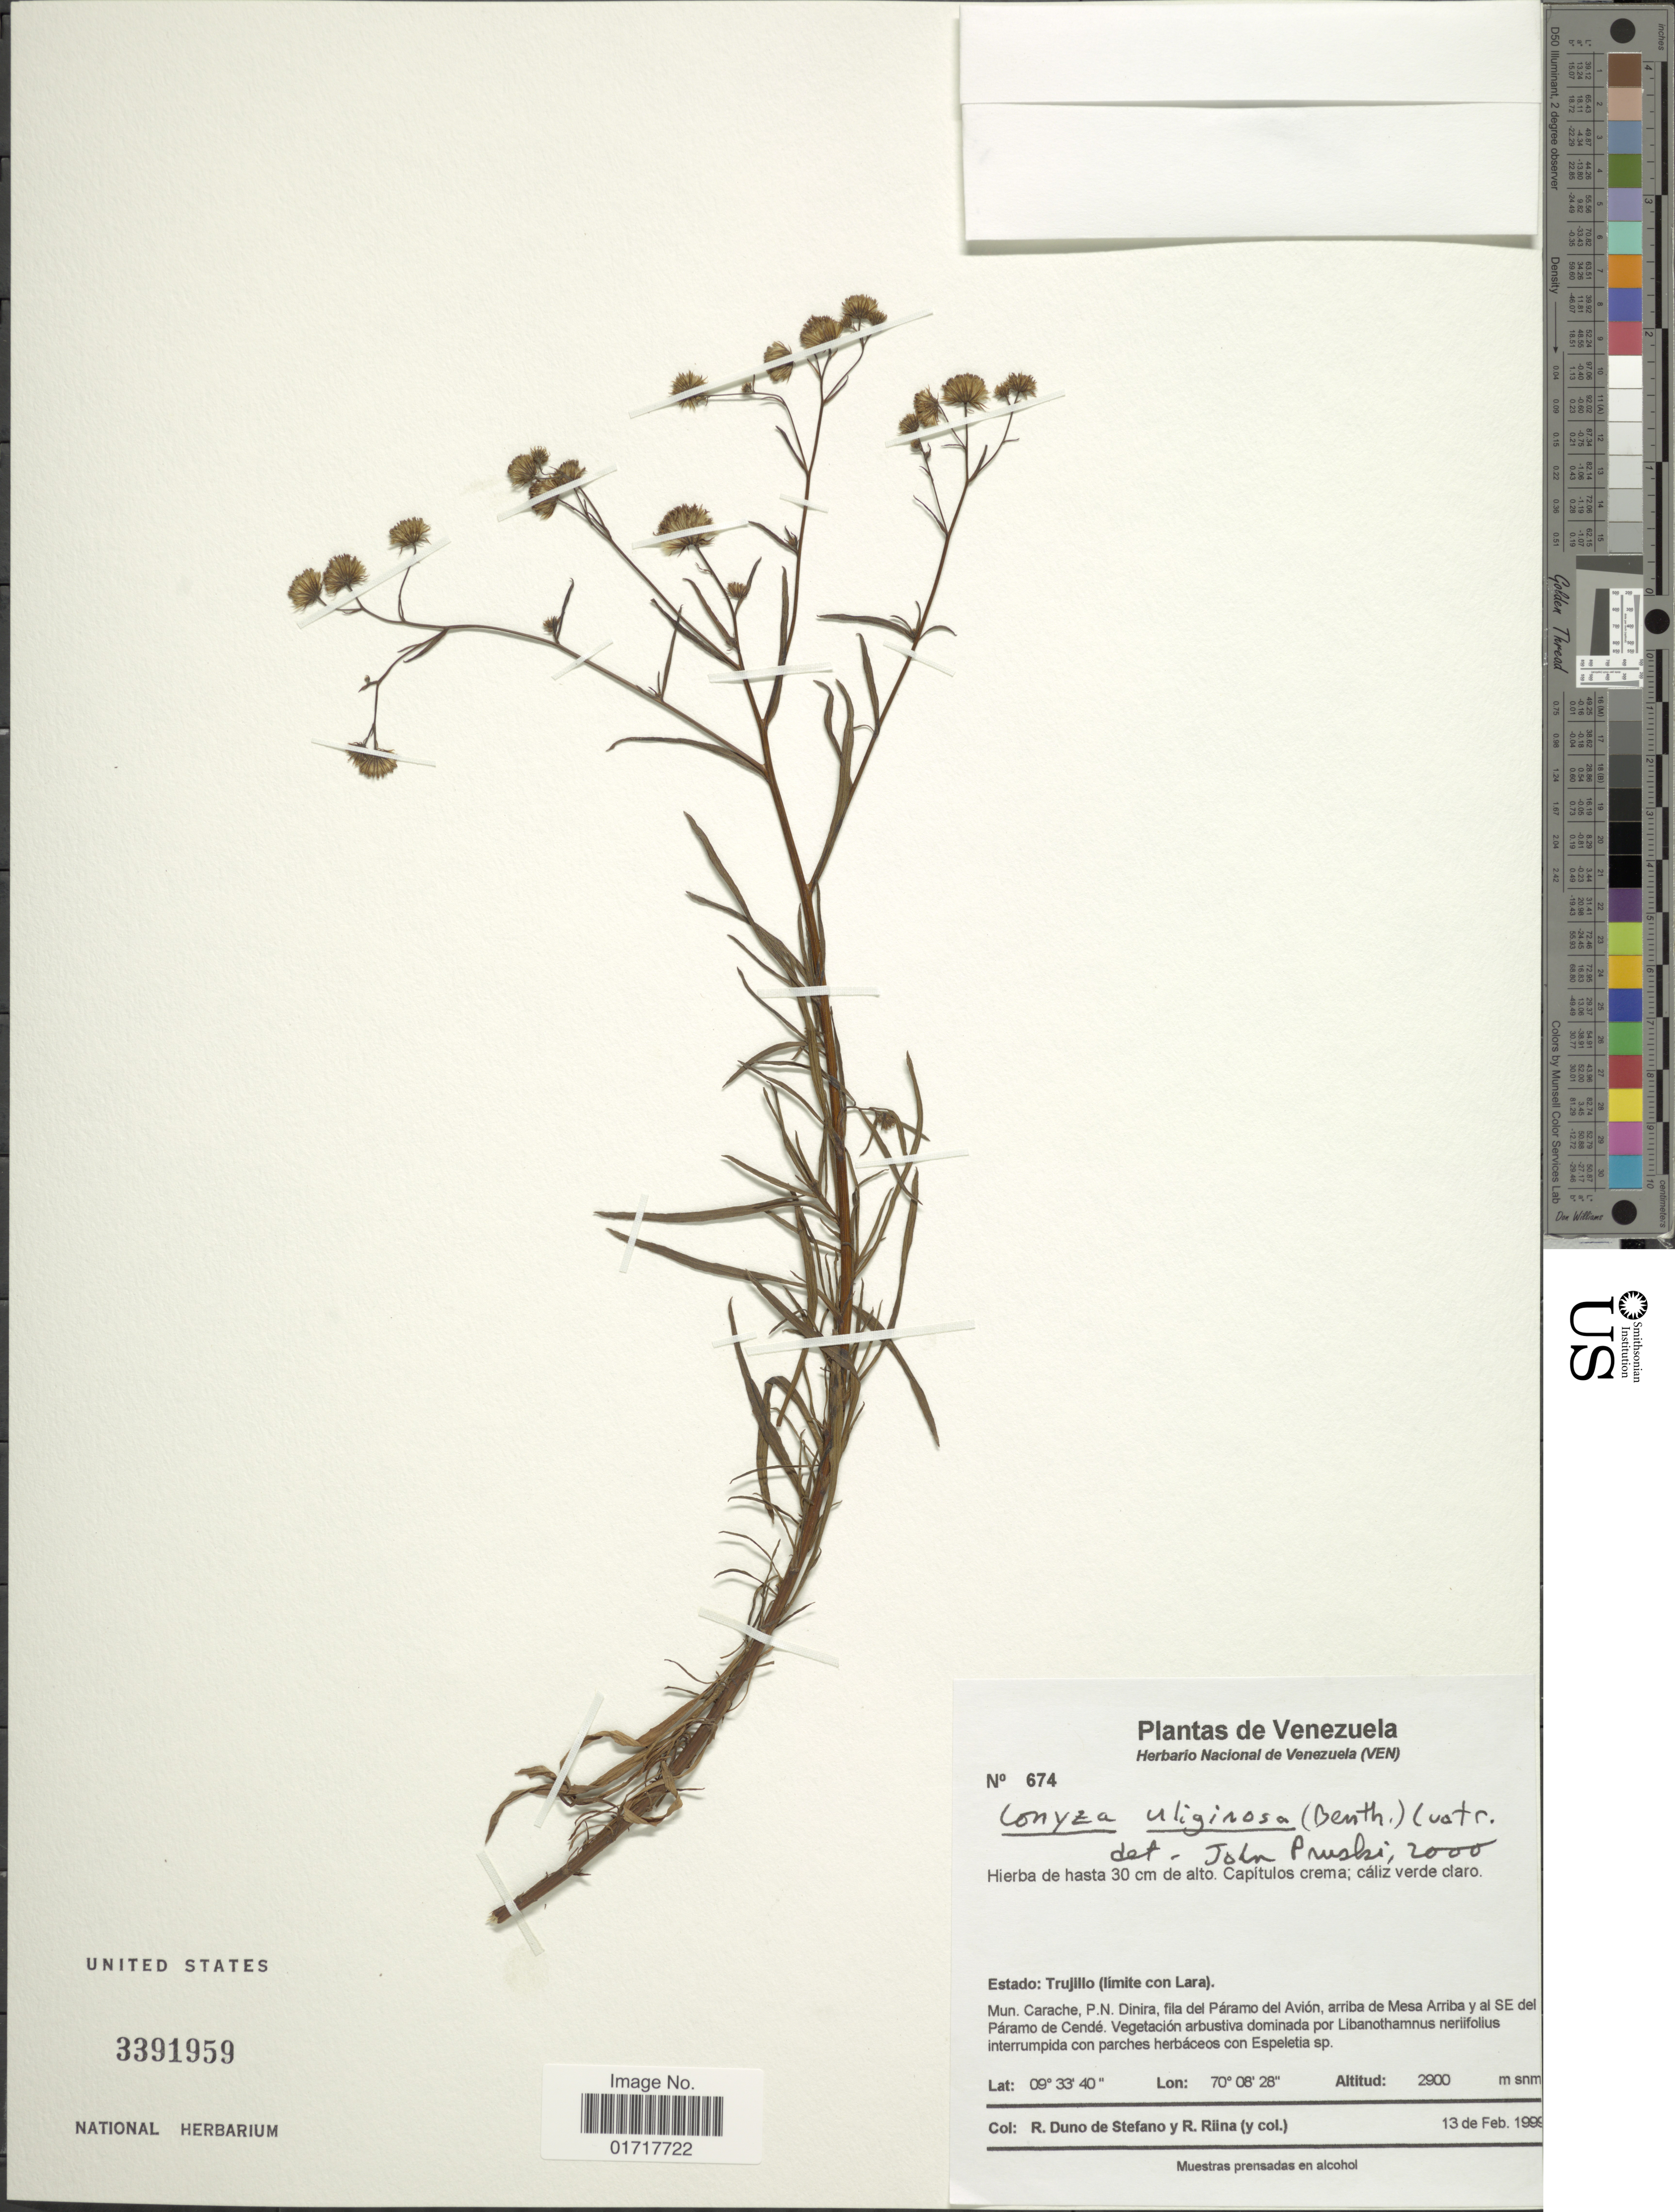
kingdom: Plantae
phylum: Tracheophyta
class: Magnoliopsida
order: Asterales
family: Asteraceae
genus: Conyza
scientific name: Conyza uliginosa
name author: (Benth.) Cuatrec.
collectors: R. Duno de Stefano, R. Riina & et al.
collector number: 674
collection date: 1999-02-13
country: Venezuela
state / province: Trujillo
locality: Estado: Trujillo(limite con Lara), Mun. Carache, P. N. Dinira, fila del Paramo del Avio, arriba de Mesa Arriba y al SE del Paramo de Cende.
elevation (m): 2900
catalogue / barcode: US 3391959